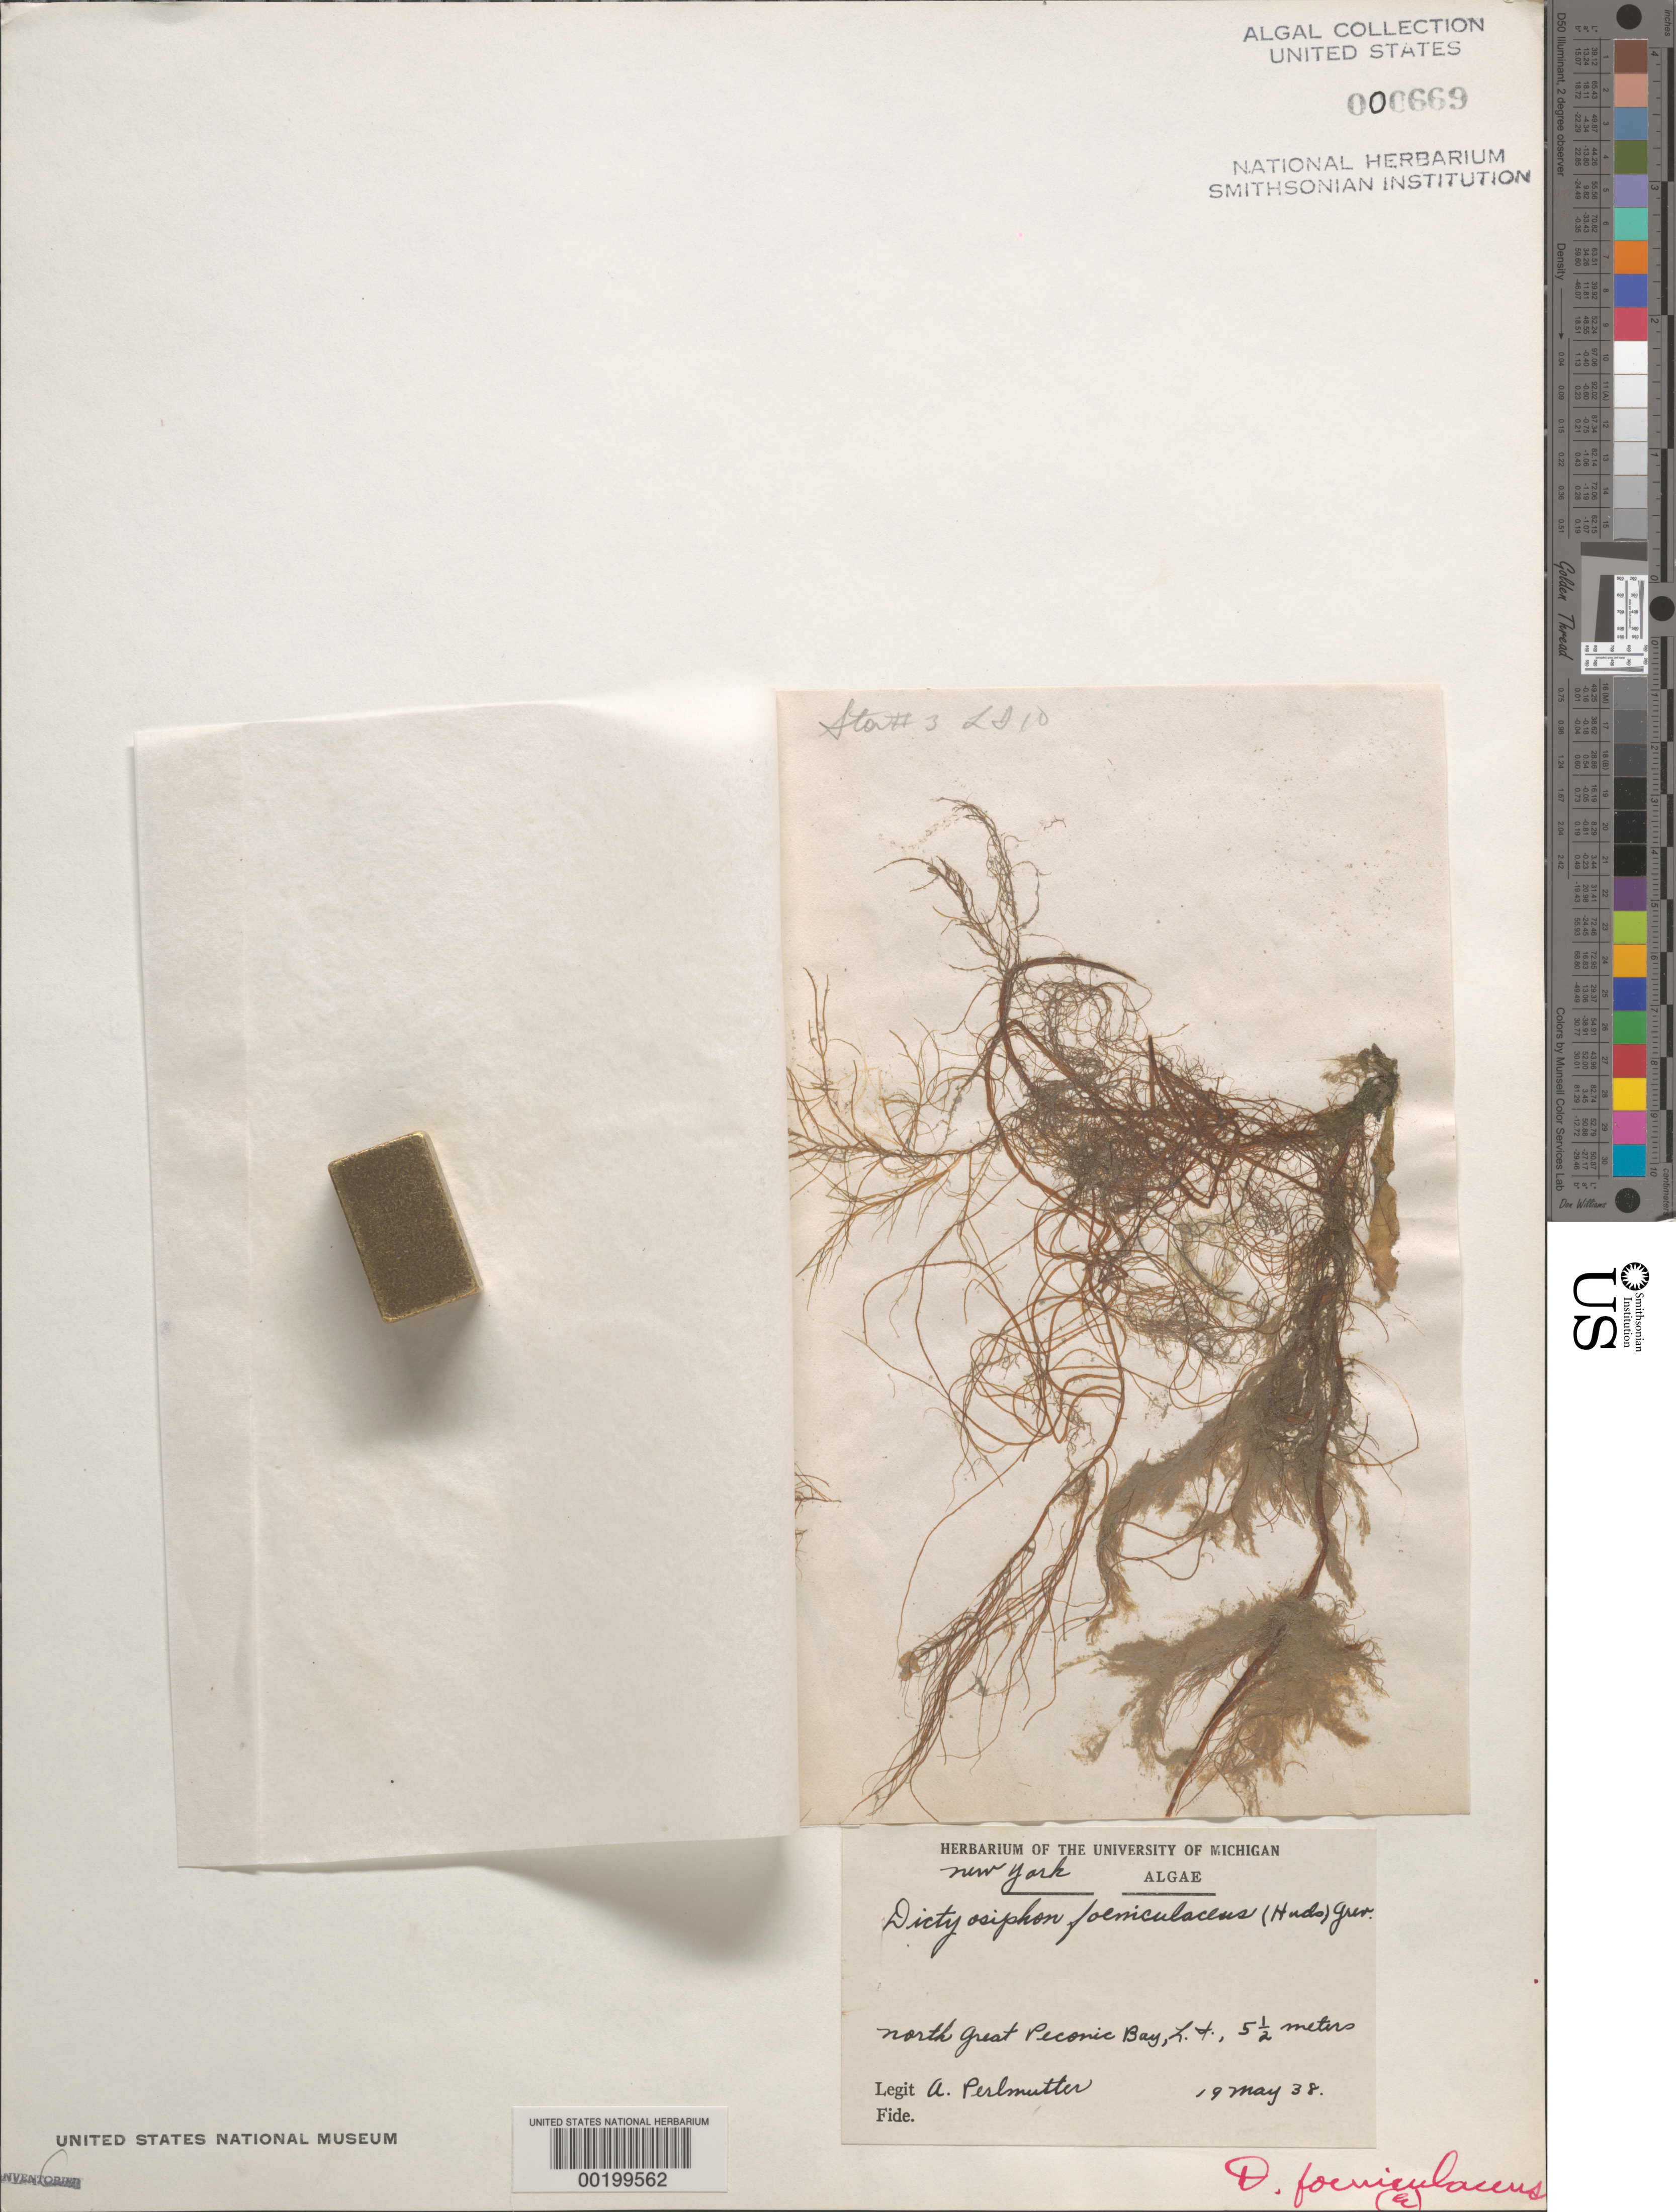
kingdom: Chromista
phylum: Ochrophyta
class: Phaeophyceae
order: Dictyosiphonales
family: Dictyosiphonaceae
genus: Dictyosiphon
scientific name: Dictyosiphon foeniculaceus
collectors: A. Perlmutter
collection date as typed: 19 May 1938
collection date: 1938-05-19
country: United States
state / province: New York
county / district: Suffolk County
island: Long Island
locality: Great Peconic Bay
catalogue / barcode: US 669